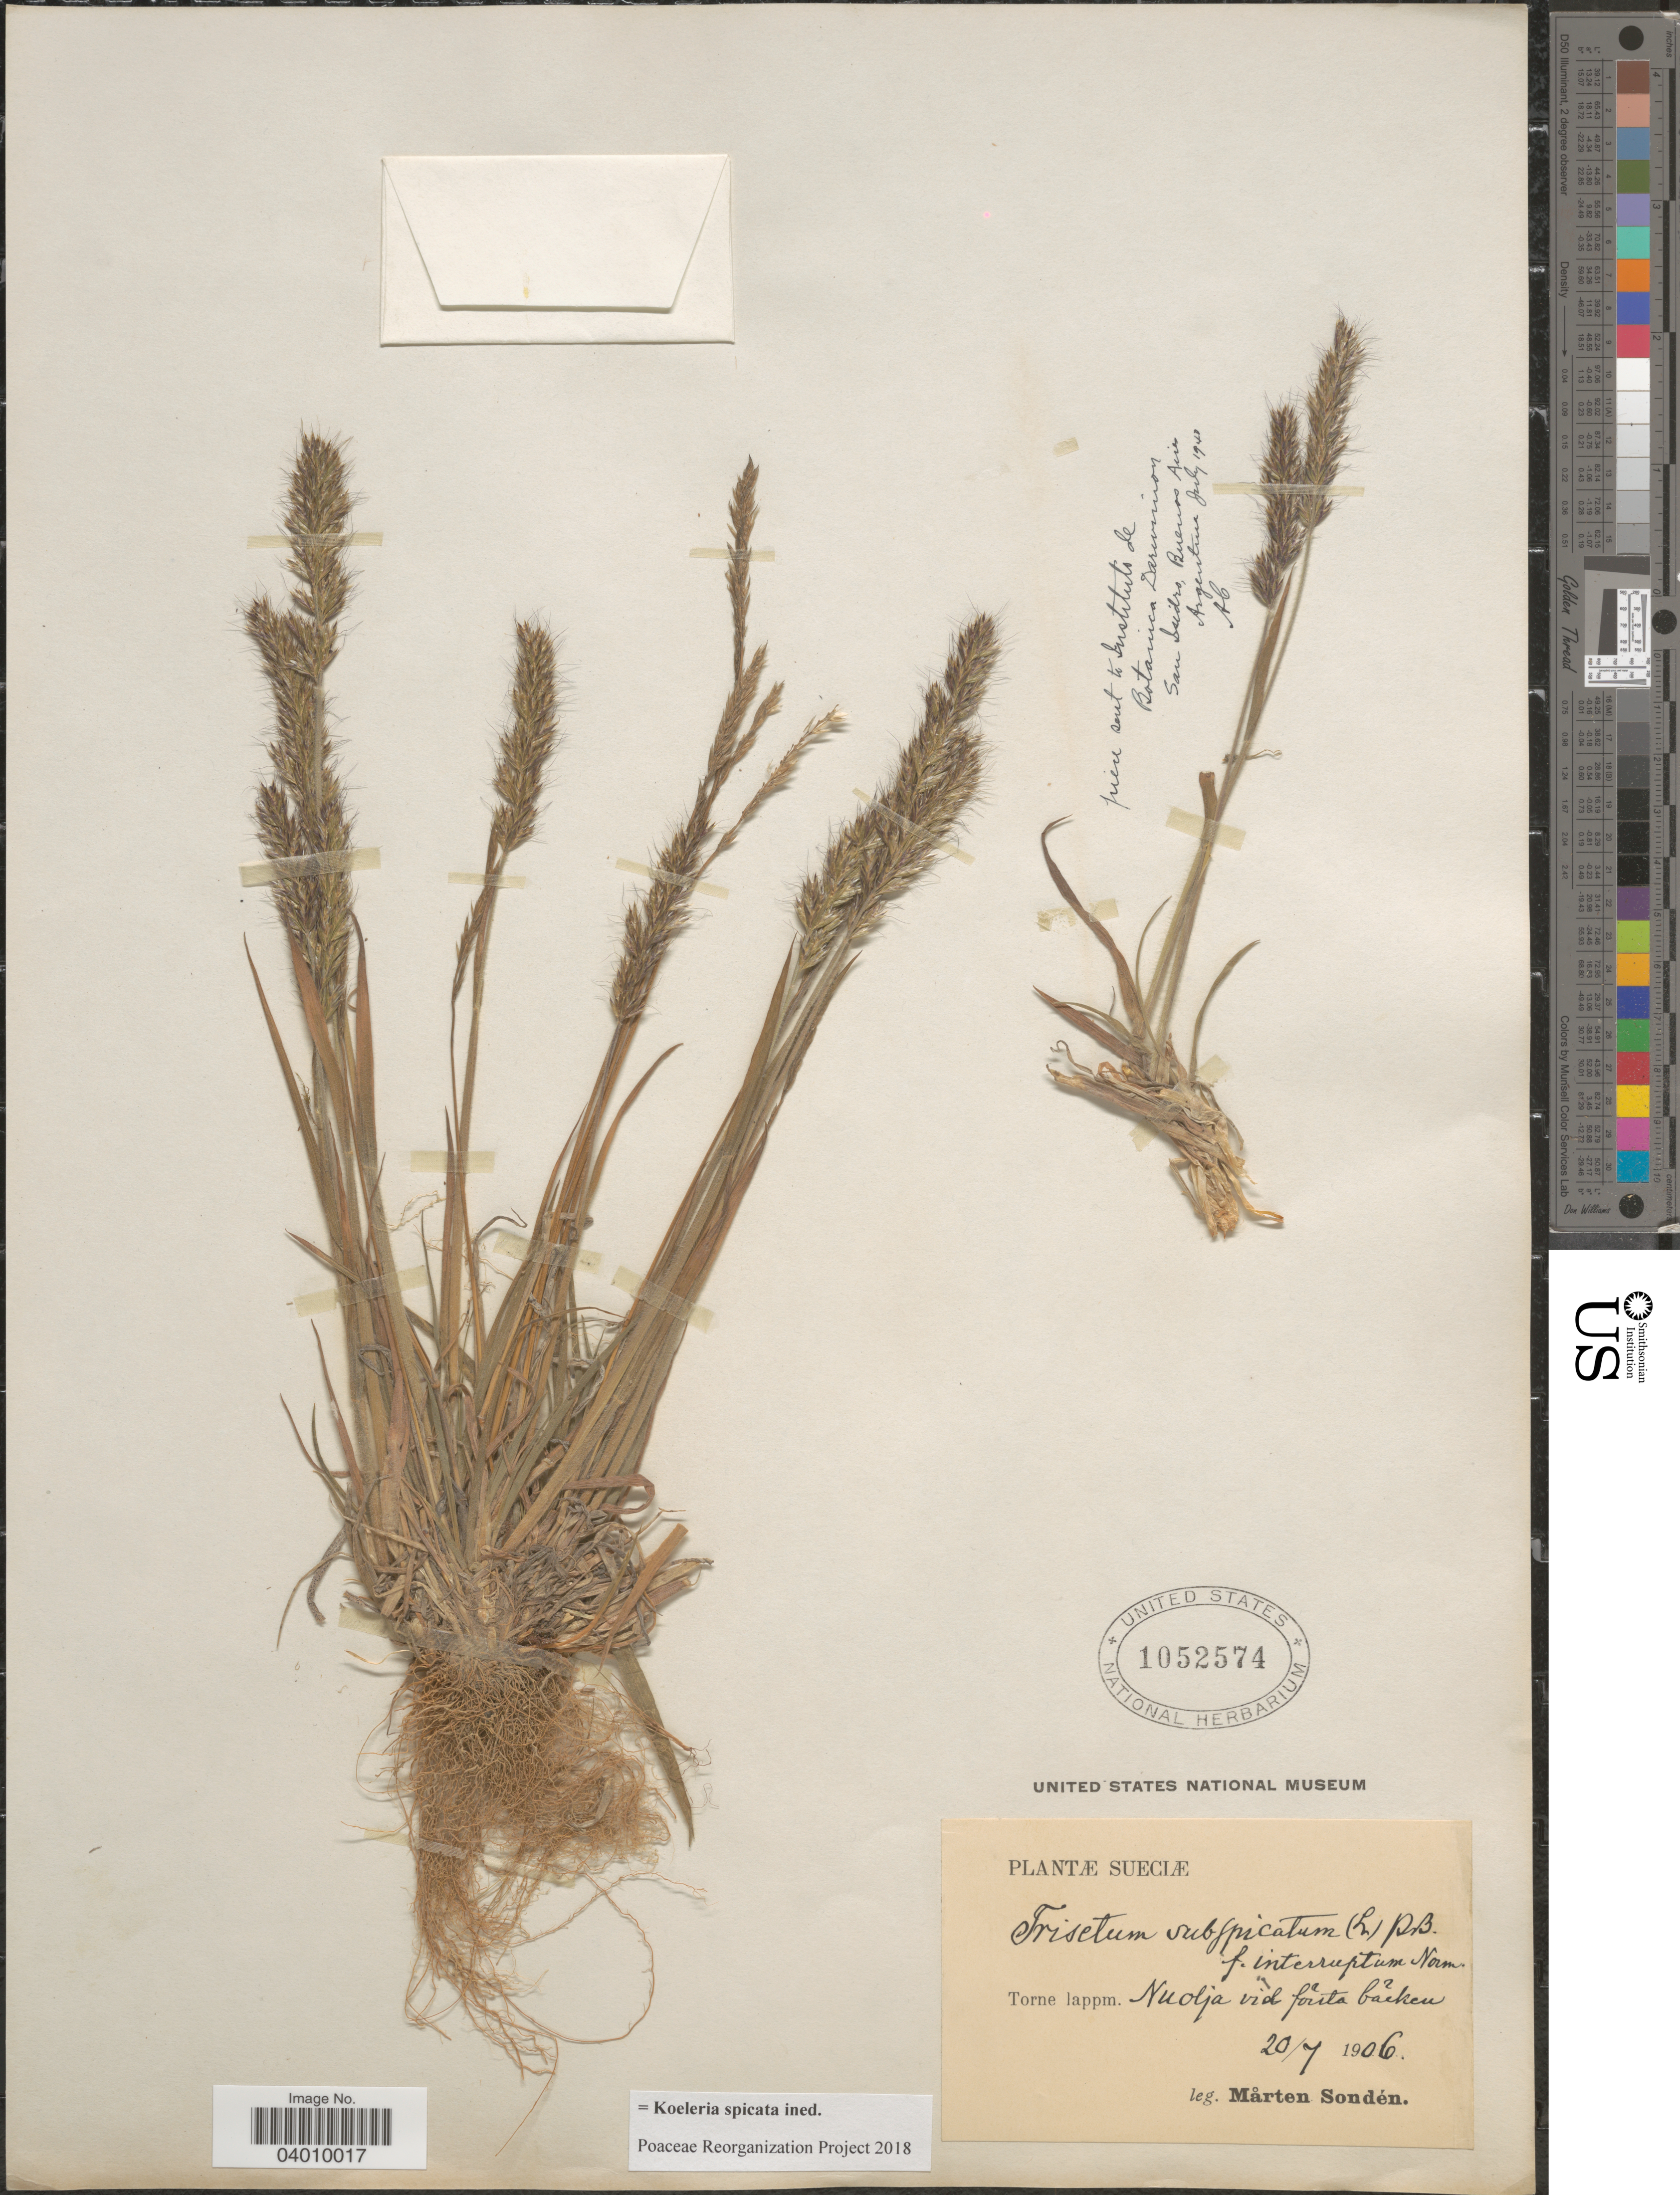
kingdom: Plantae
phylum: Tracheophyta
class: Liliopsida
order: Poales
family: Poaceae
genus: Koeleria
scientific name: Koeleria spicata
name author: (L.) Barberá et al.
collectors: M. Sondén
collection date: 1906-07-20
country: Sweden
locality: Sueciæ. Torne lappm. Nuolja vid forsta bãcken.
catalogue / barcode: US 1052574